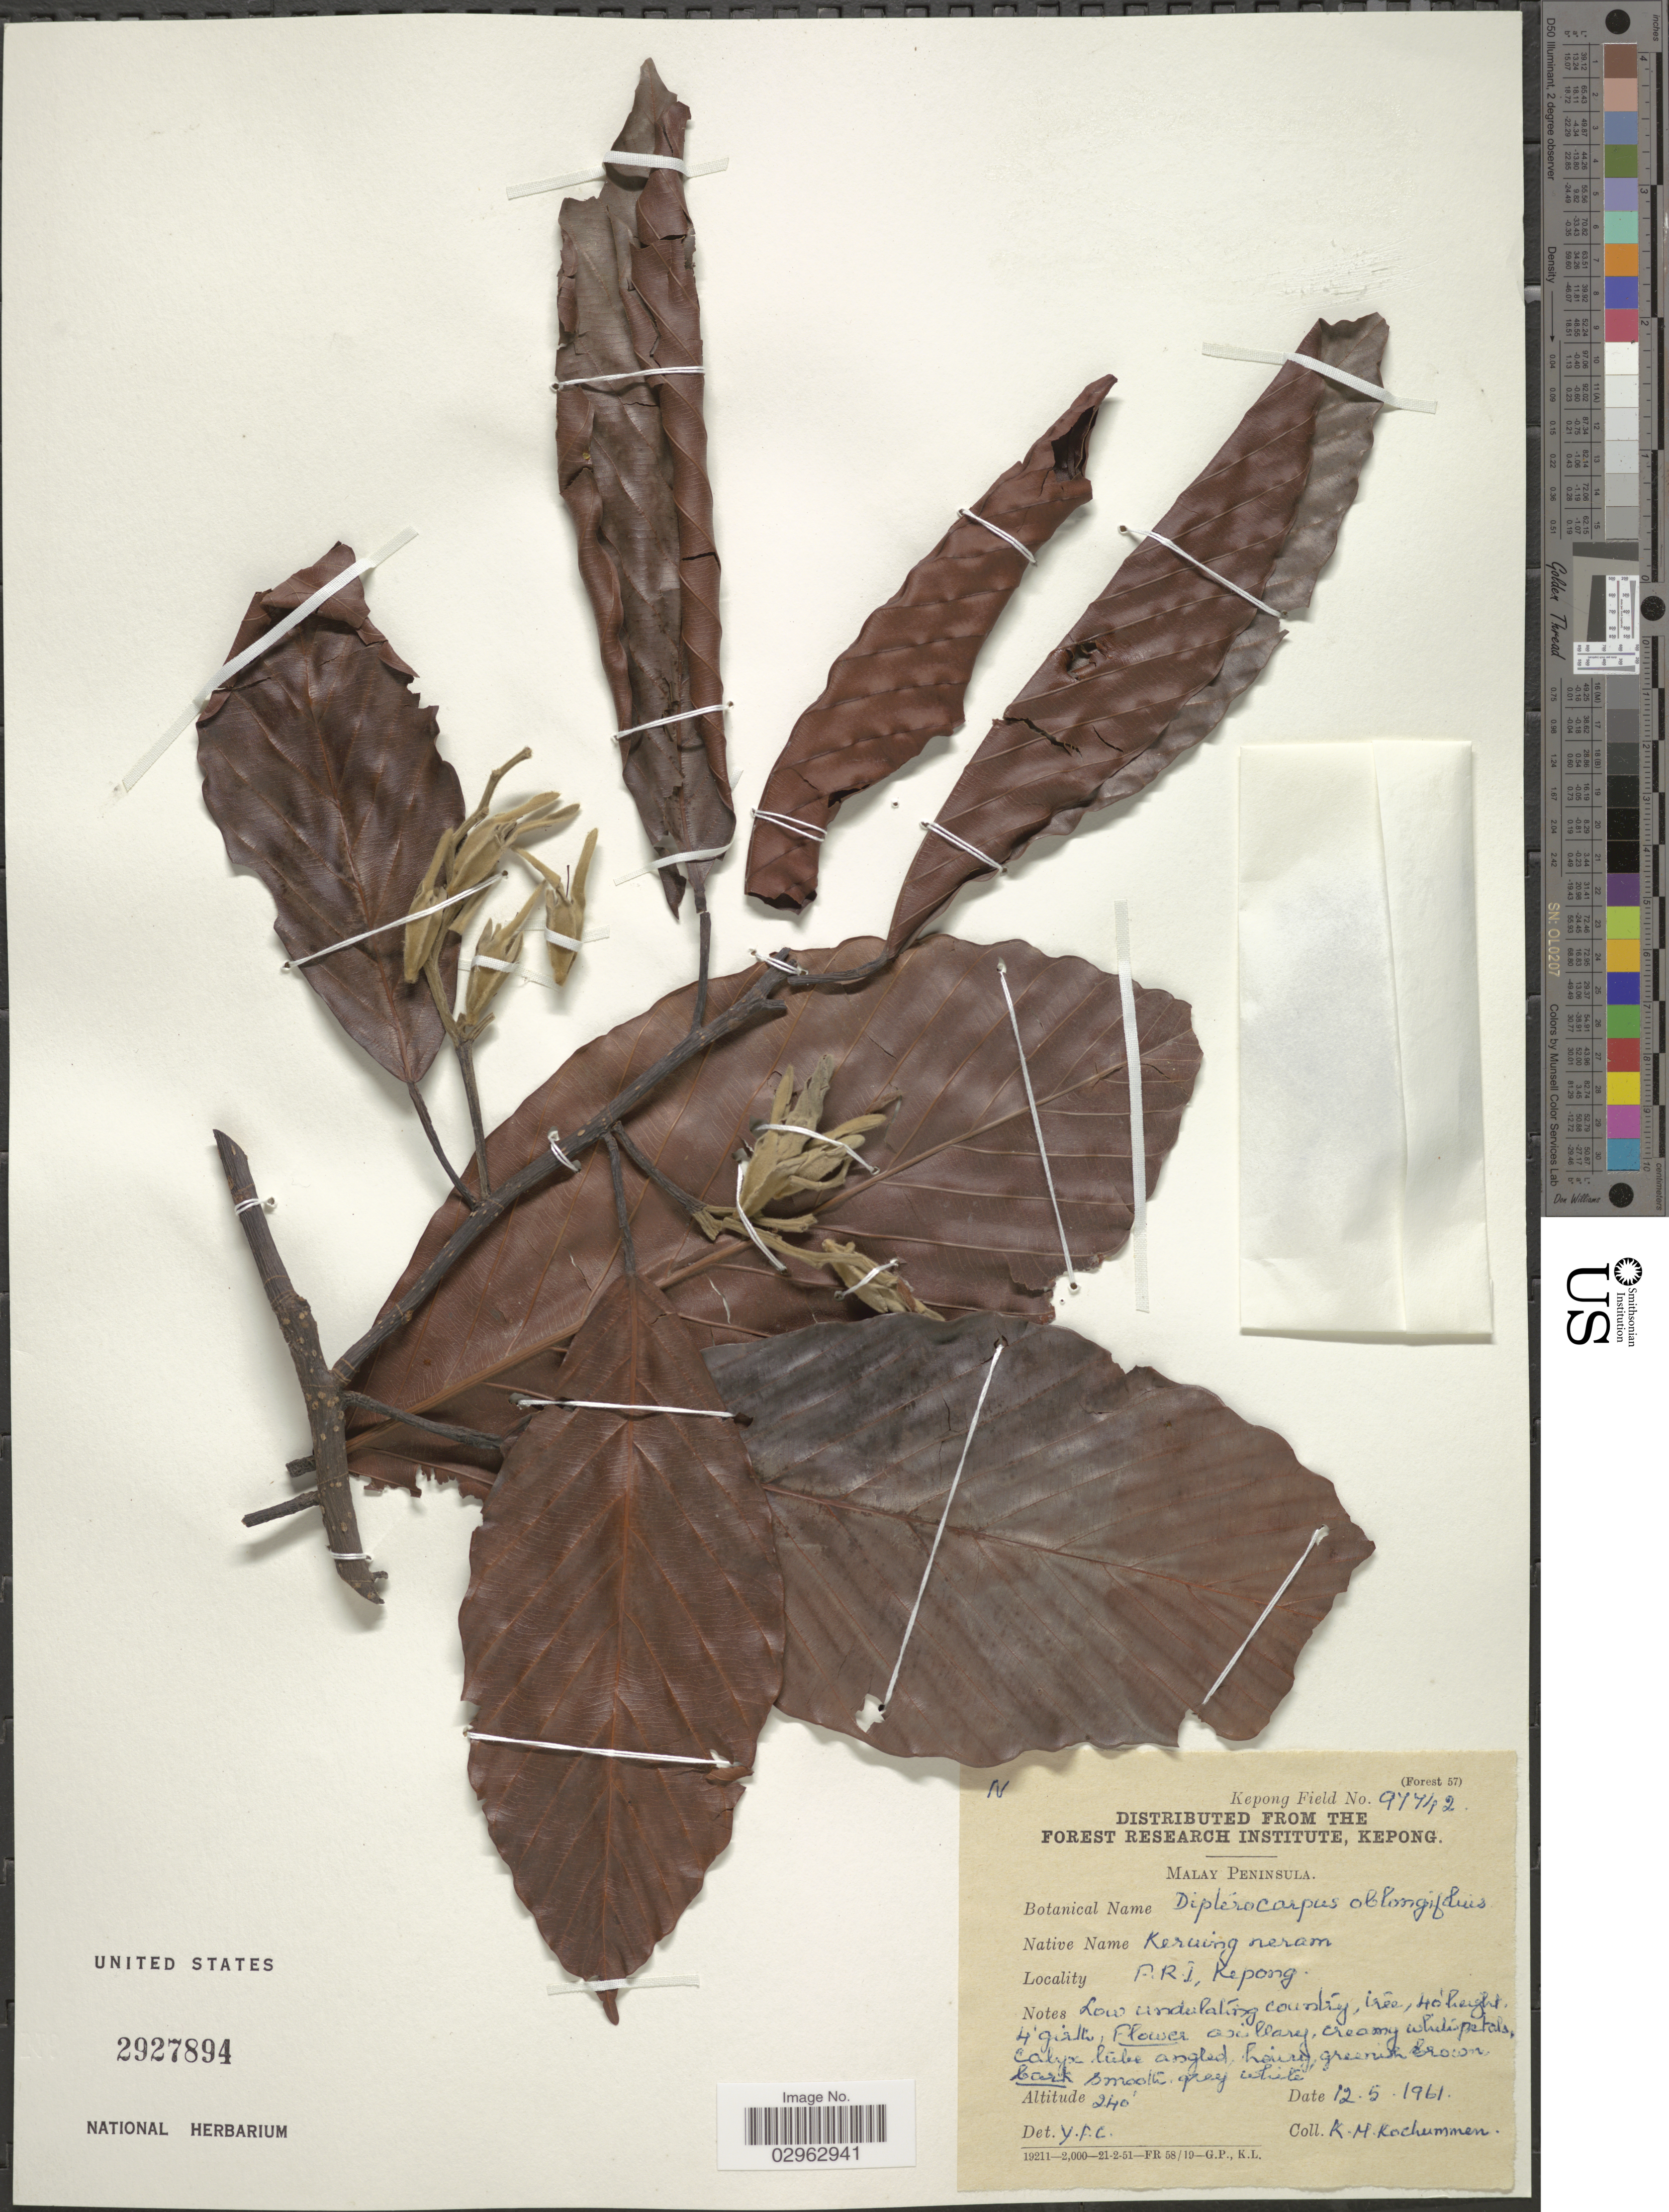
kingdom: Plantae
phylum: Tracheophyta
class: Magnoliopsida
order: Malvales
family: Dipterocarpaceae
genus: Dipterocarpus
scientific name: Dipterocarpus oblongifolius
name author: Blume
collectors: K. Kochummen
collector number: Kepong Field 97742 ?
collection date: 1961-05-12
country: Malaysia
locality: Malay Peninsula. F. R. I., Kepong.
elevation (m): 73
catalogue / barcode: US 2927894